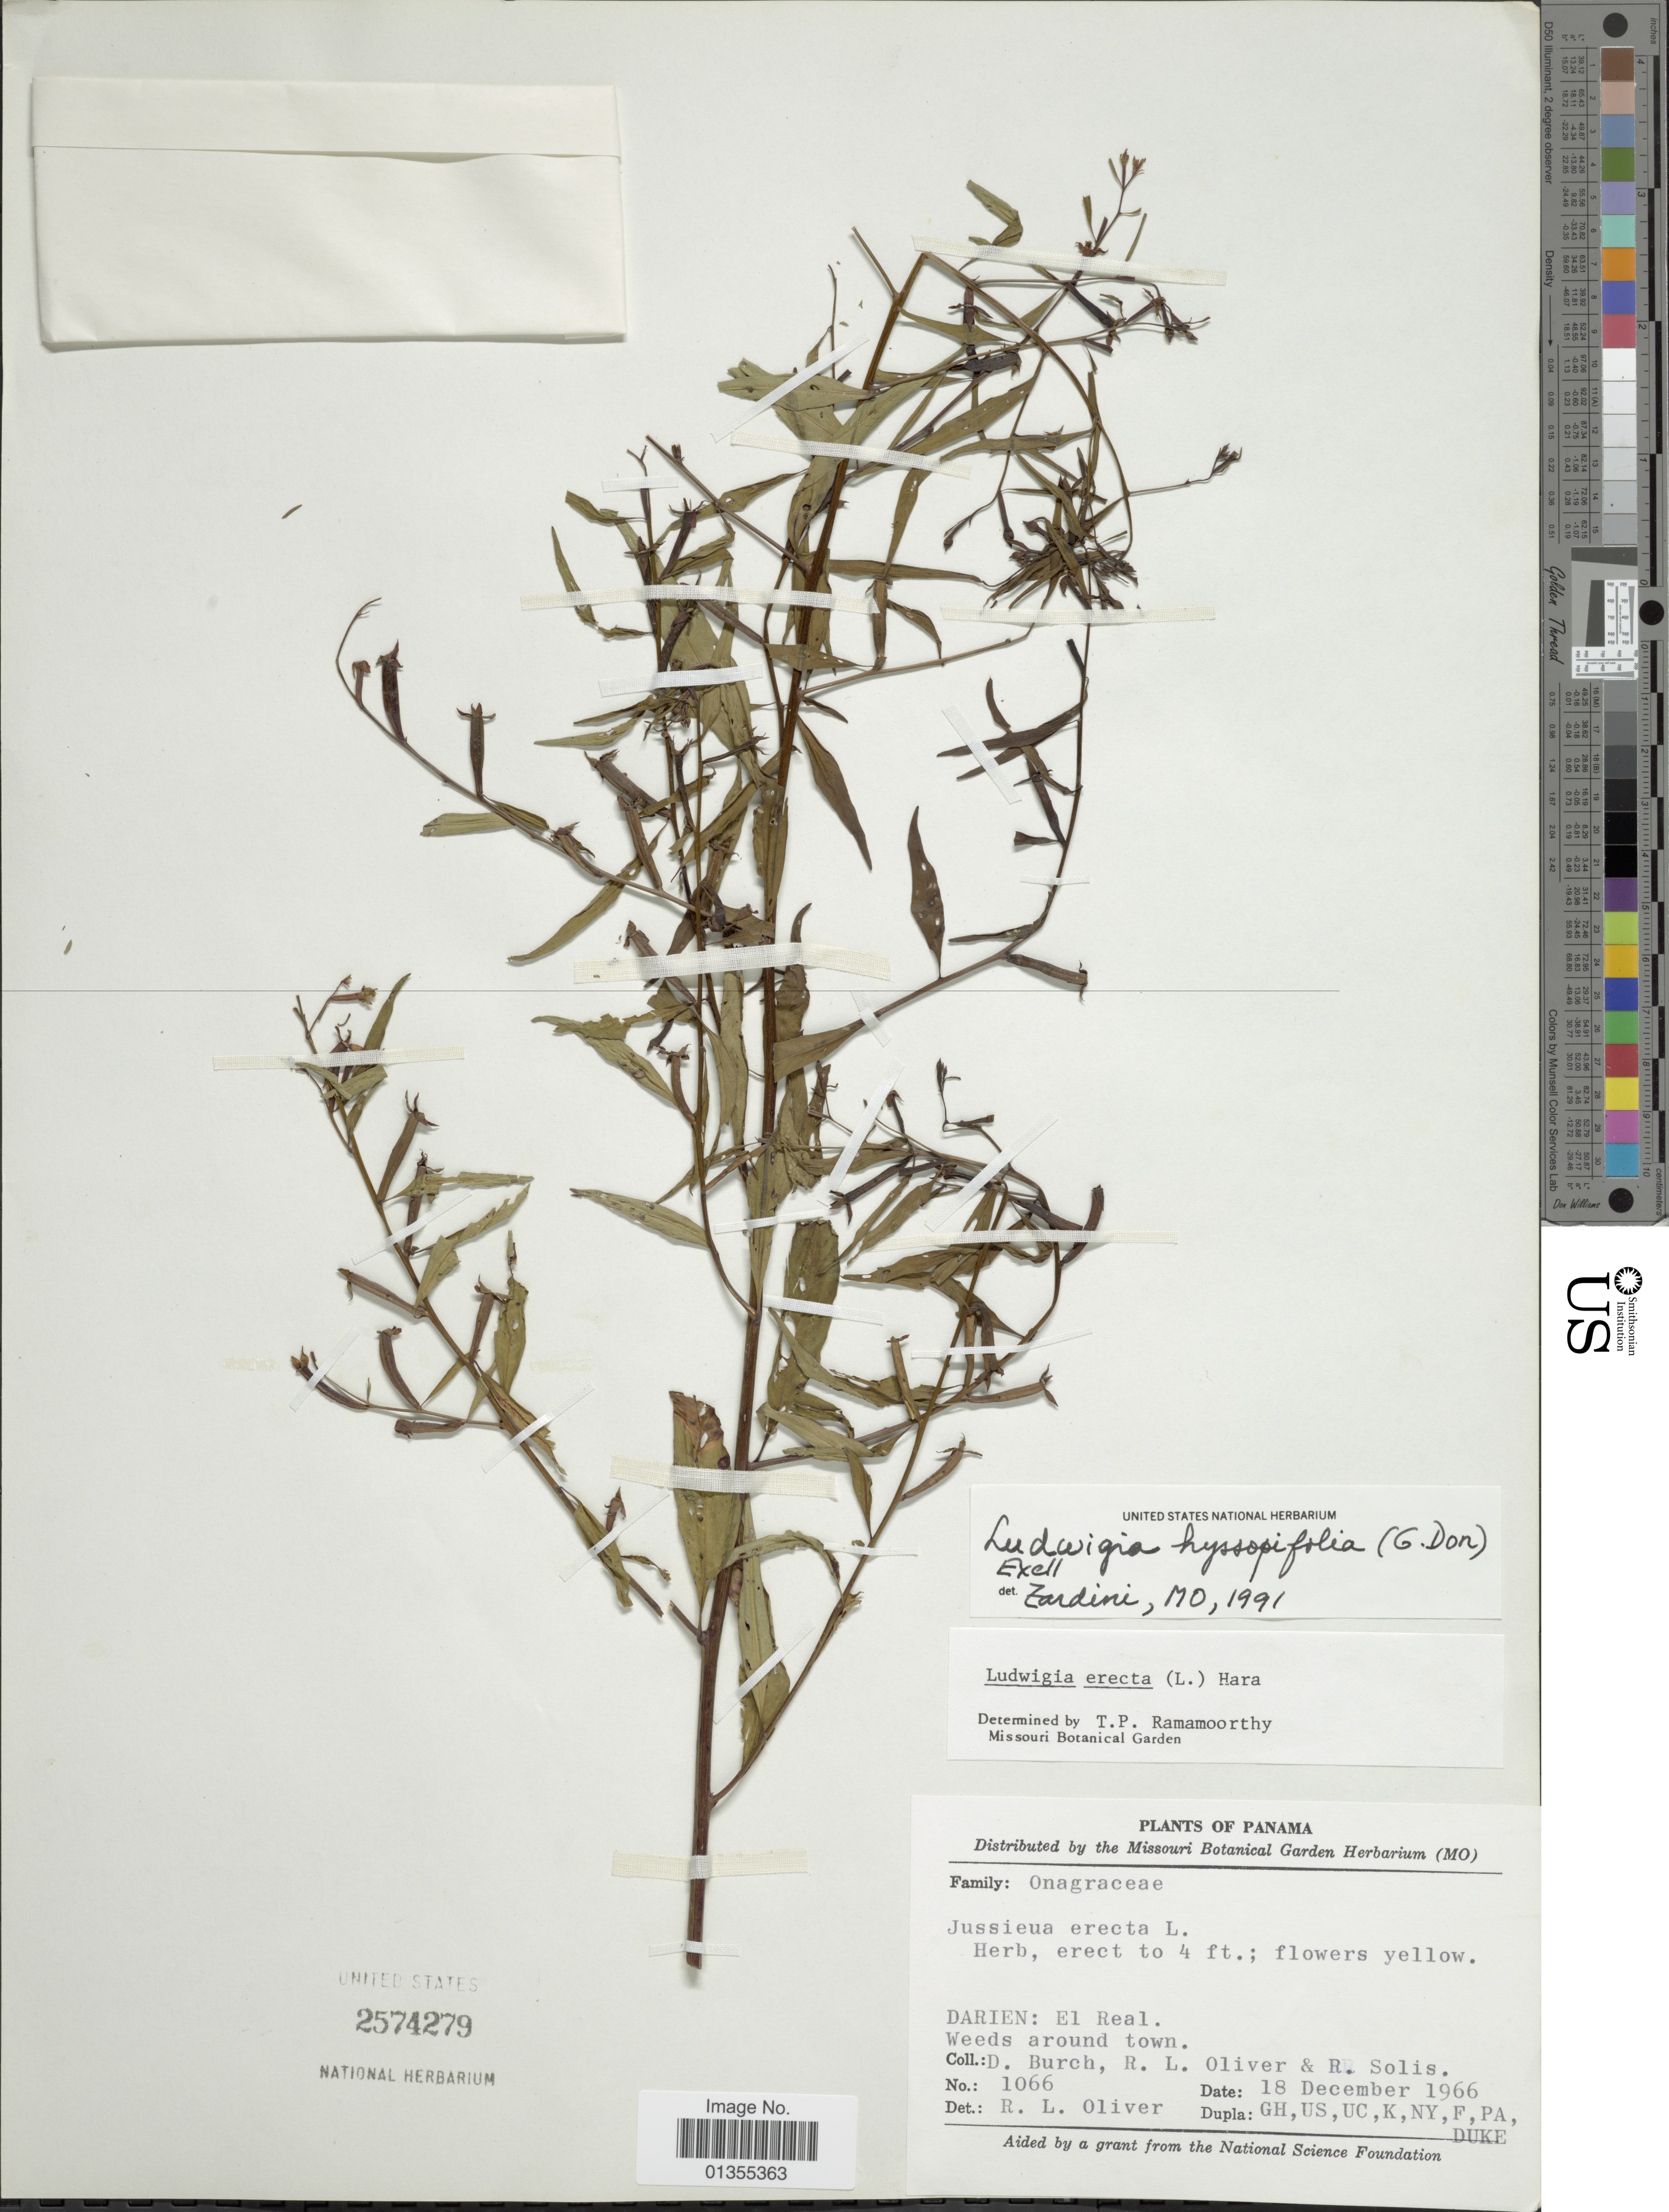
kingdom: Plantae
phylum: Tracheophyta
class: Magnoliopsida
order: Myrtales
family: Onagraceae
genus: Ludwigia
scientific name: Ludwigia hyssopifolia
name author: (G. Don) Exell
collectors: D. Burch, R. Oliver & R. Solis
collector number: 1066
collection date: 1966-12-18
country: Panama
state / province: Darién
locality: El Real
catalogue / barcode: US 2574279